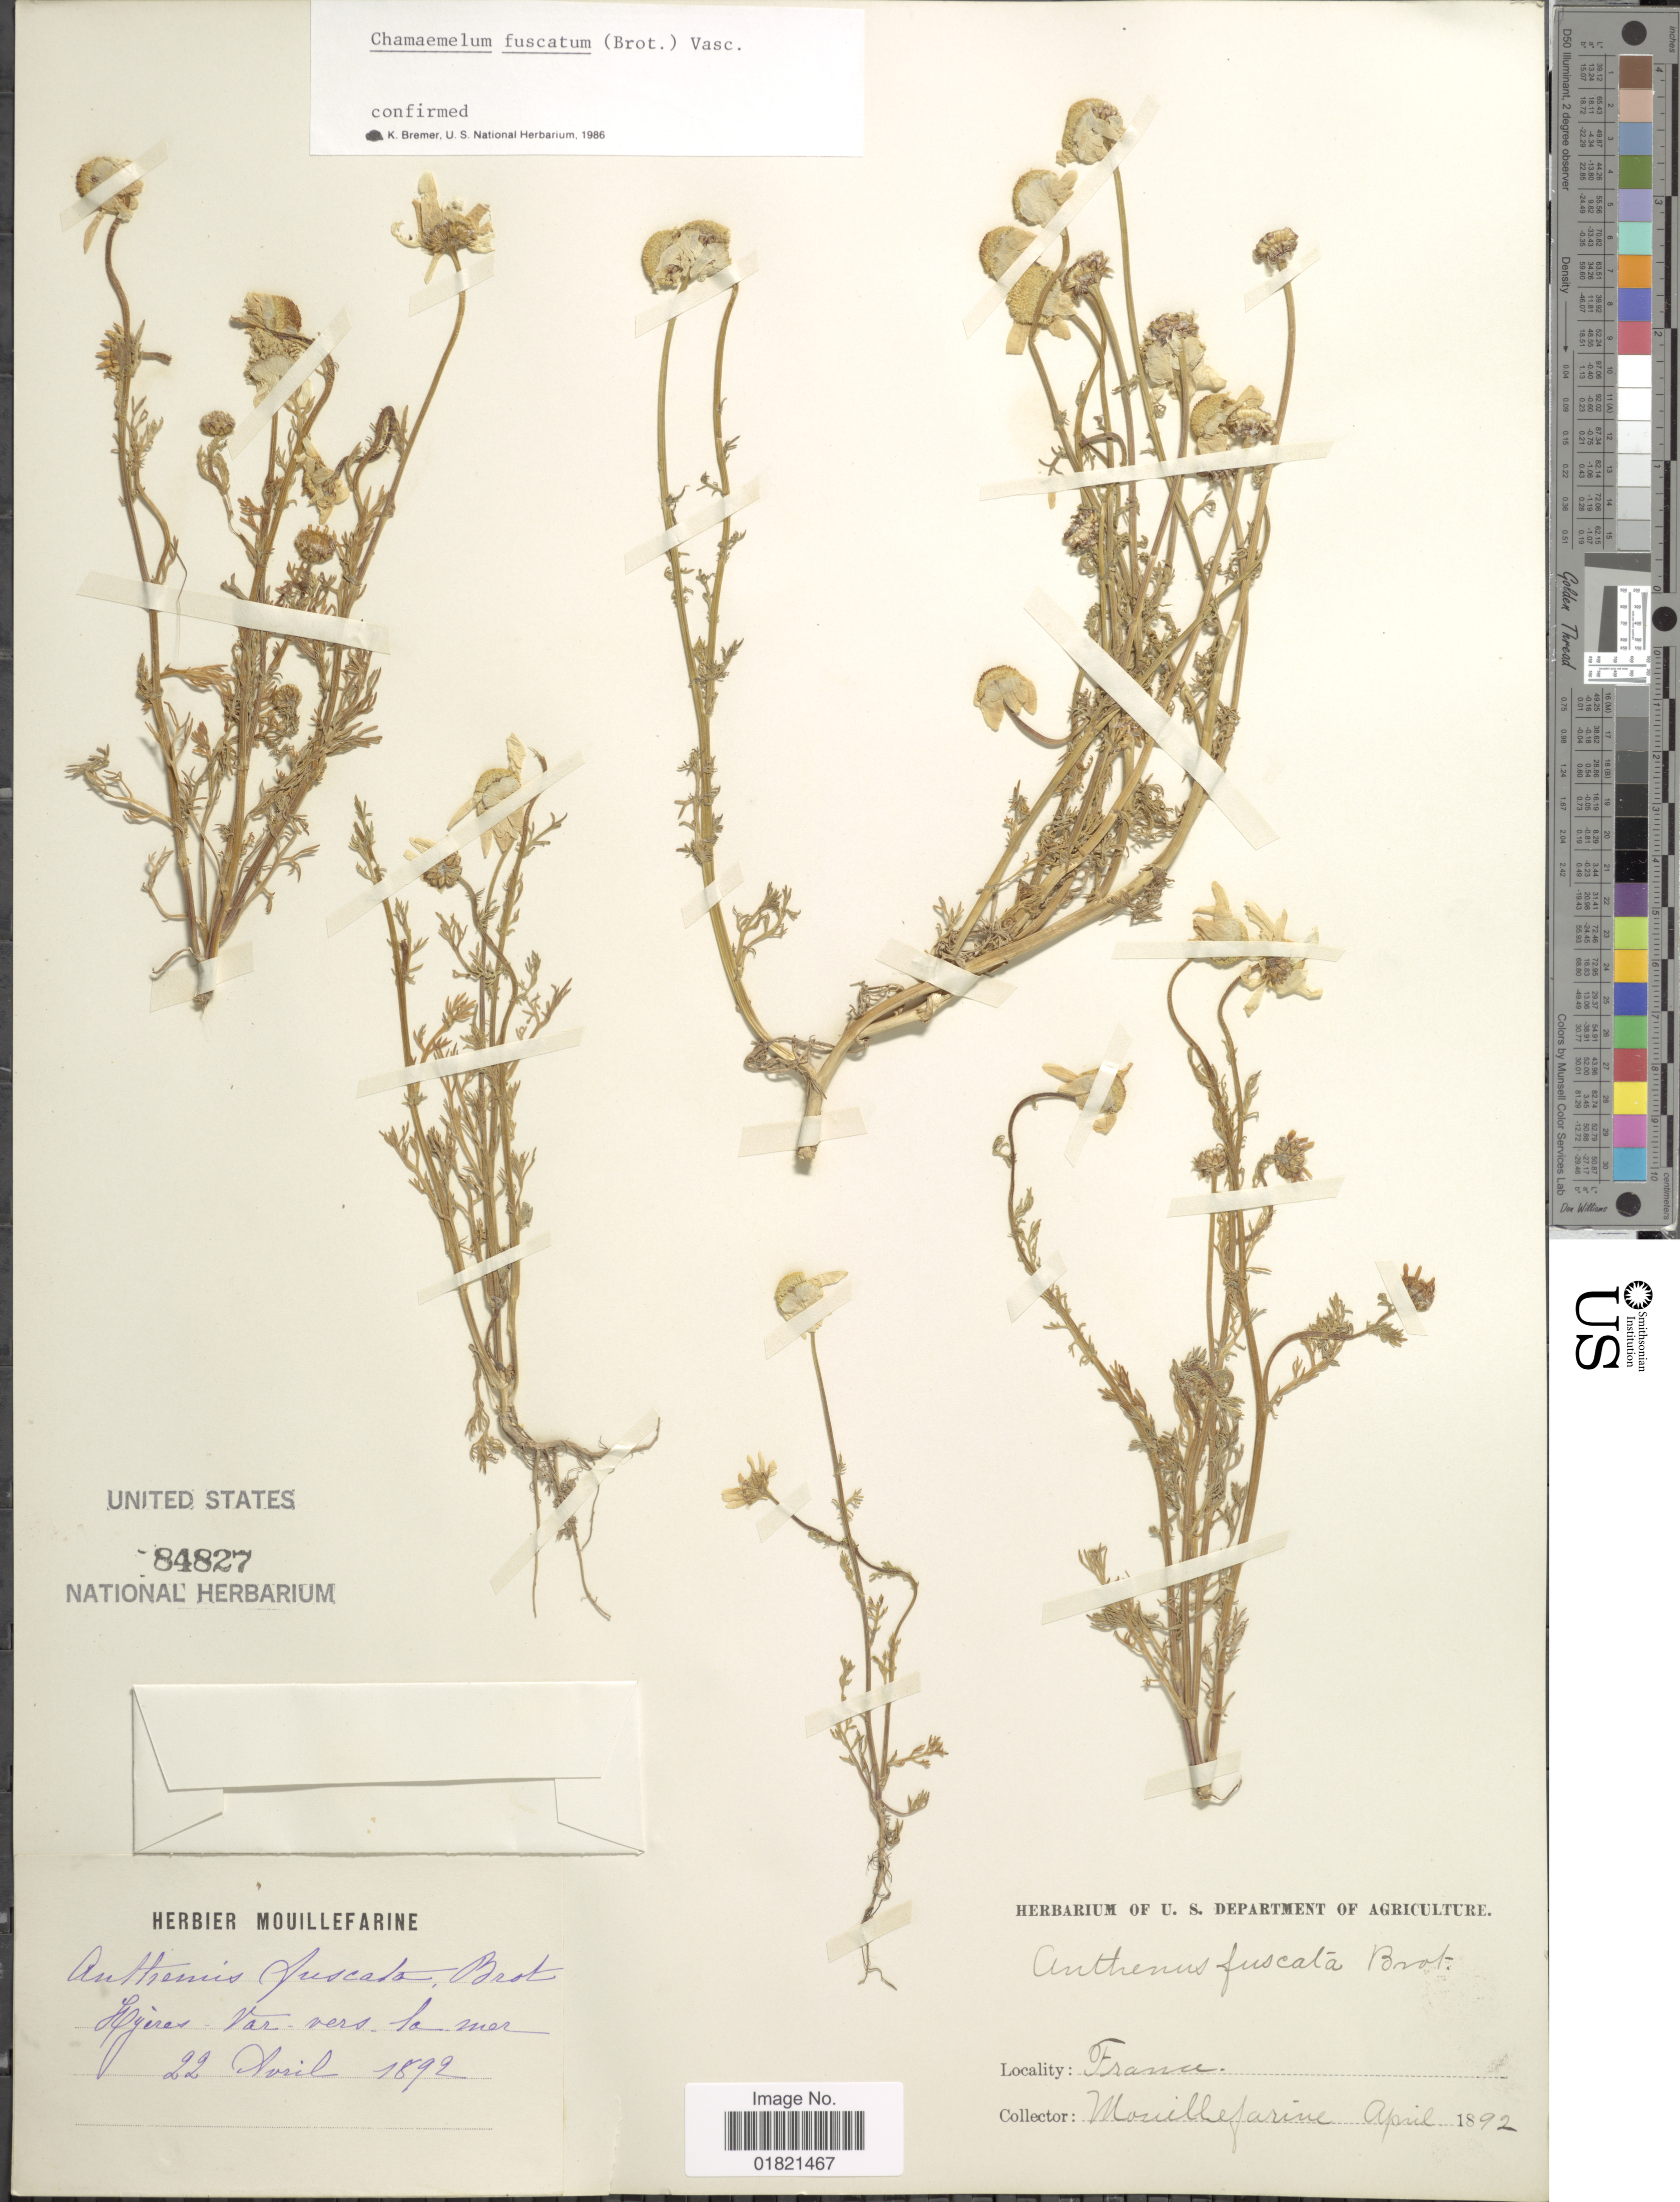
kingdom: Plantae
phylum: Tracheophyta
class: Magnoliopsida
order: Asterales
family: Asteraceae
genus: Chamaemelum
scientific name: Chamaemelum mixtum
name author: L.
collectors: A. Mouillefarine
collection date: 1892-04-22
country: France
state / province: Provence-Alpes-Côte d'Azur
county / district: Var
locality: Hyères, Var, vers la mer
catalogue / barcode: US 84827